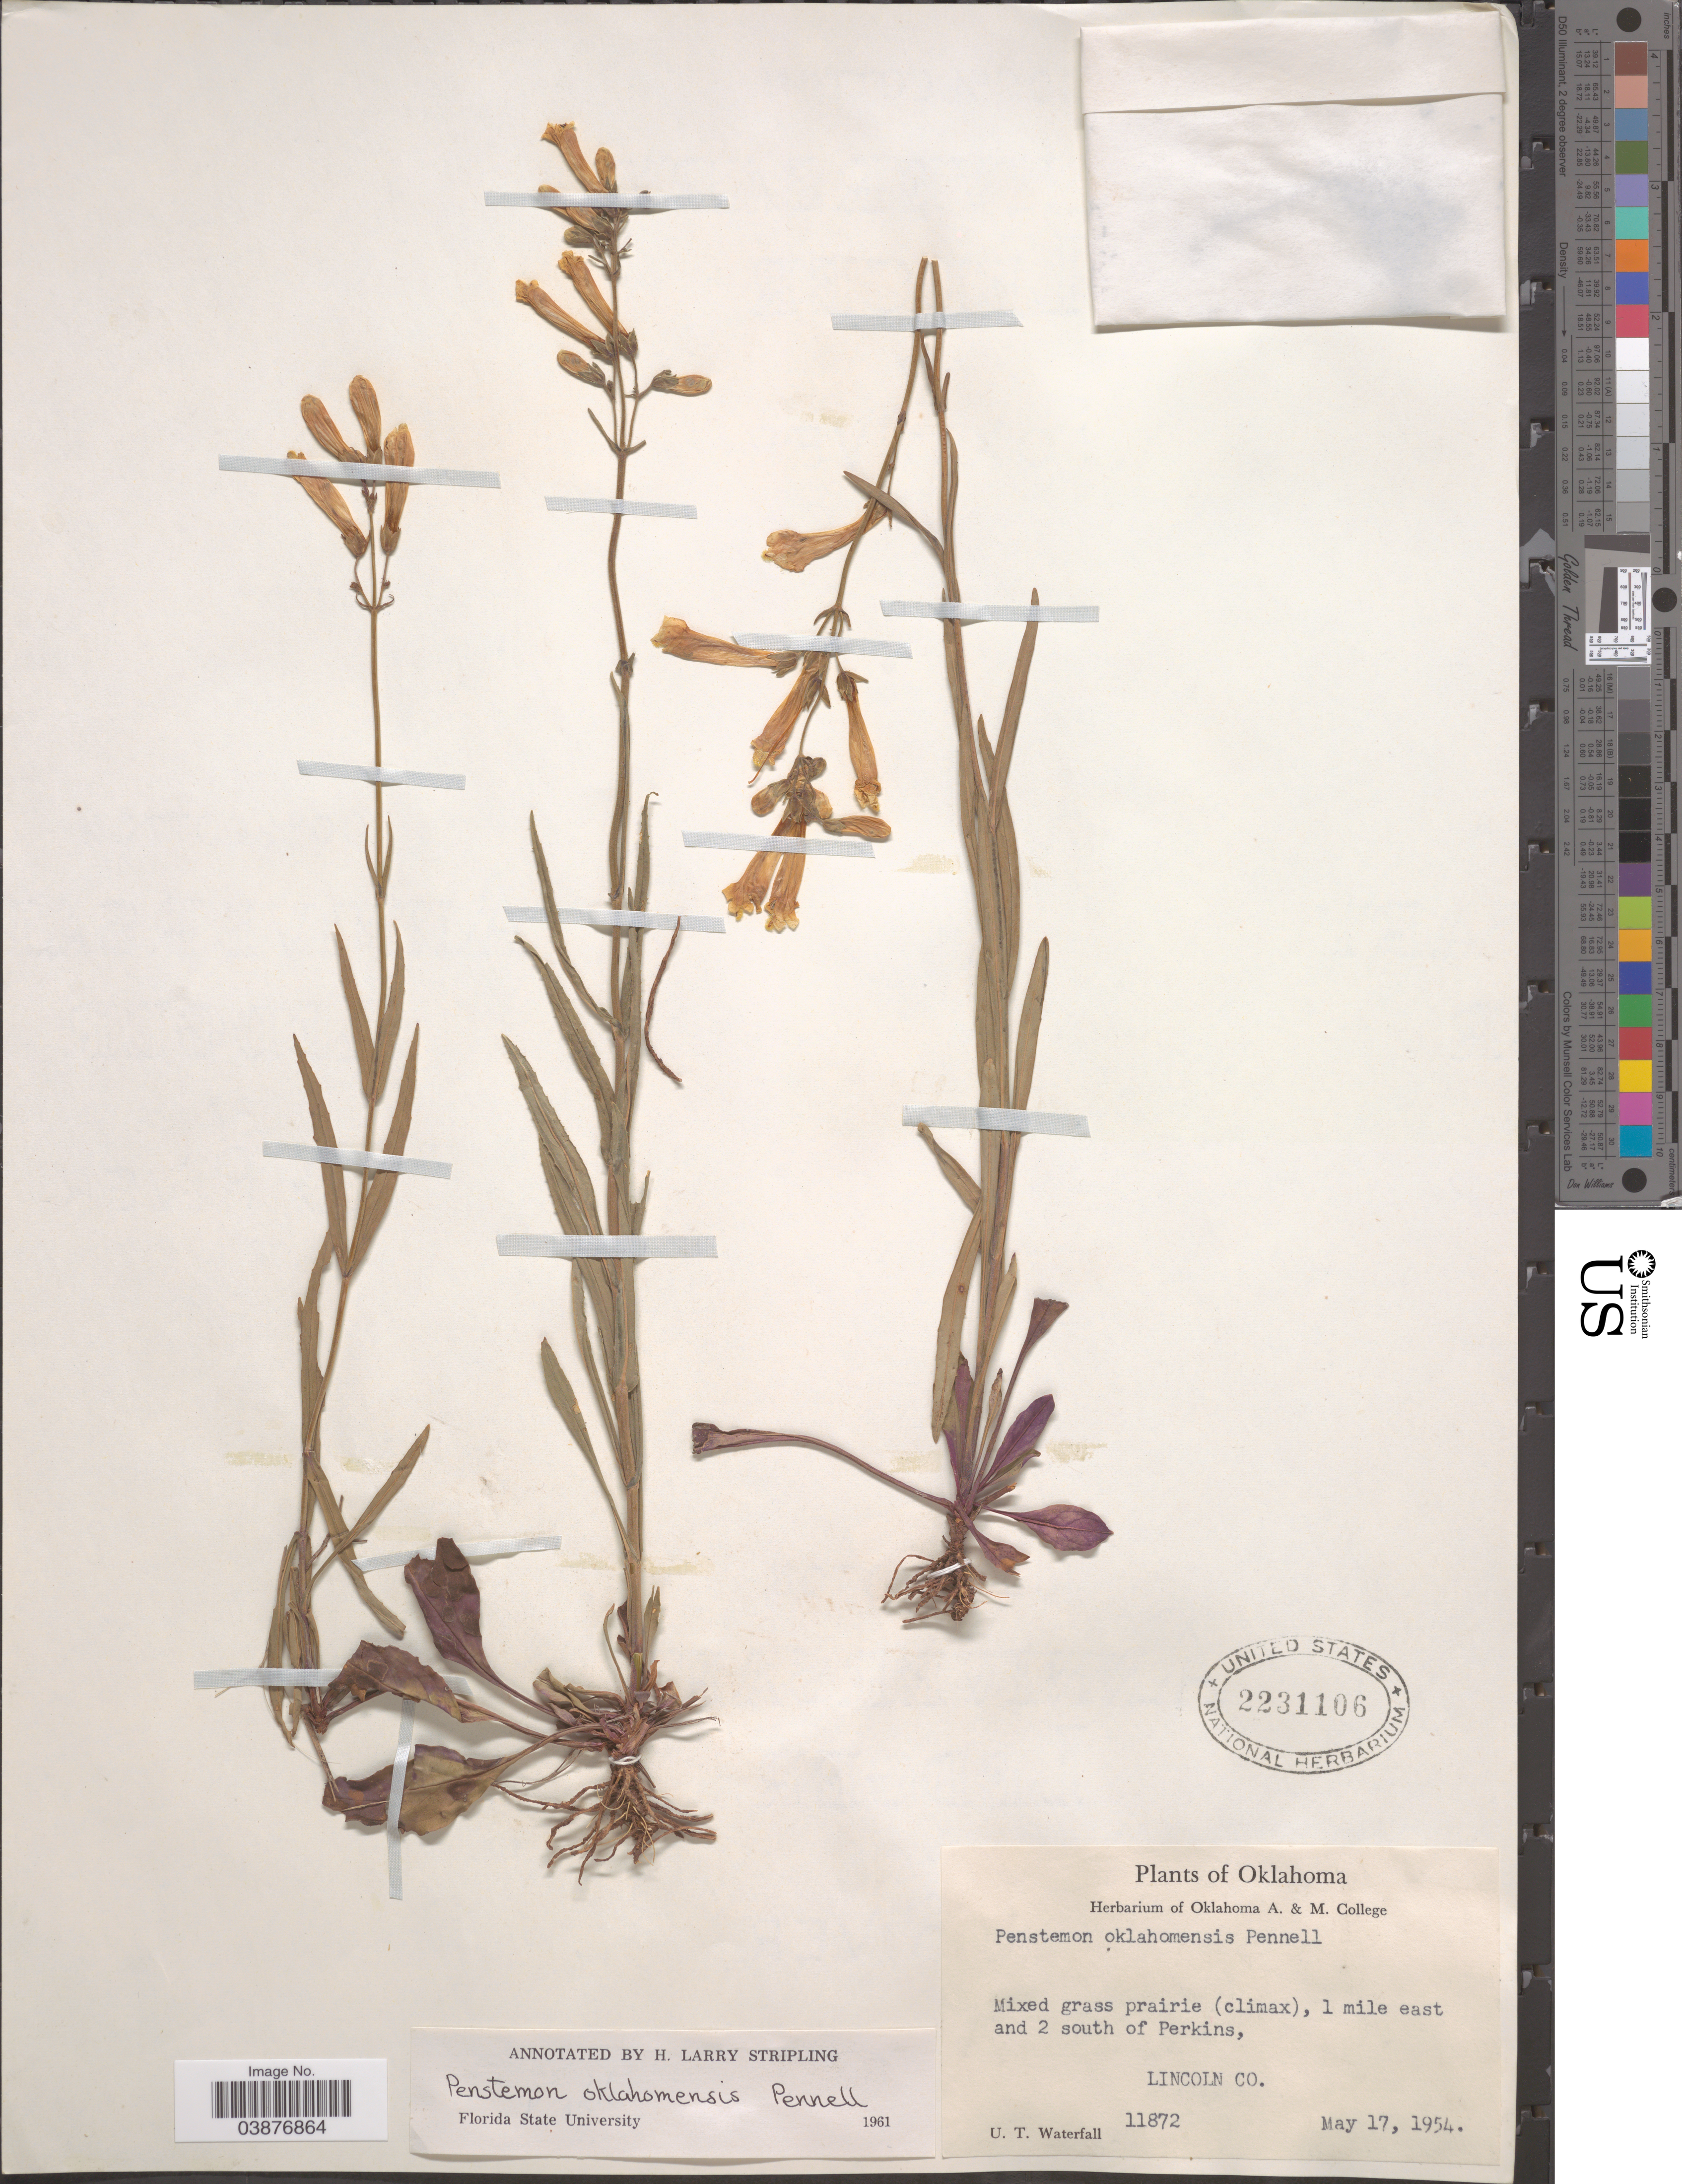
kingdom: Plantae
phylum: Tracheophyta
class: Magnoliopsida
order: Lamiales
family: Plantaginaceae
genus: Penstemon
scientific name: Penstemon oklahomensis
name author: Pennell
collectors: U. T. Waterfall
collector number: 11872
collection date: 1954-05-17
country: United States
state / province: Oklahoma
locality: Mixed grass prairie (climax), 1 mile east and 2 south of Perkins, Lincoln Co.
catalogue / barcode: US 2231106